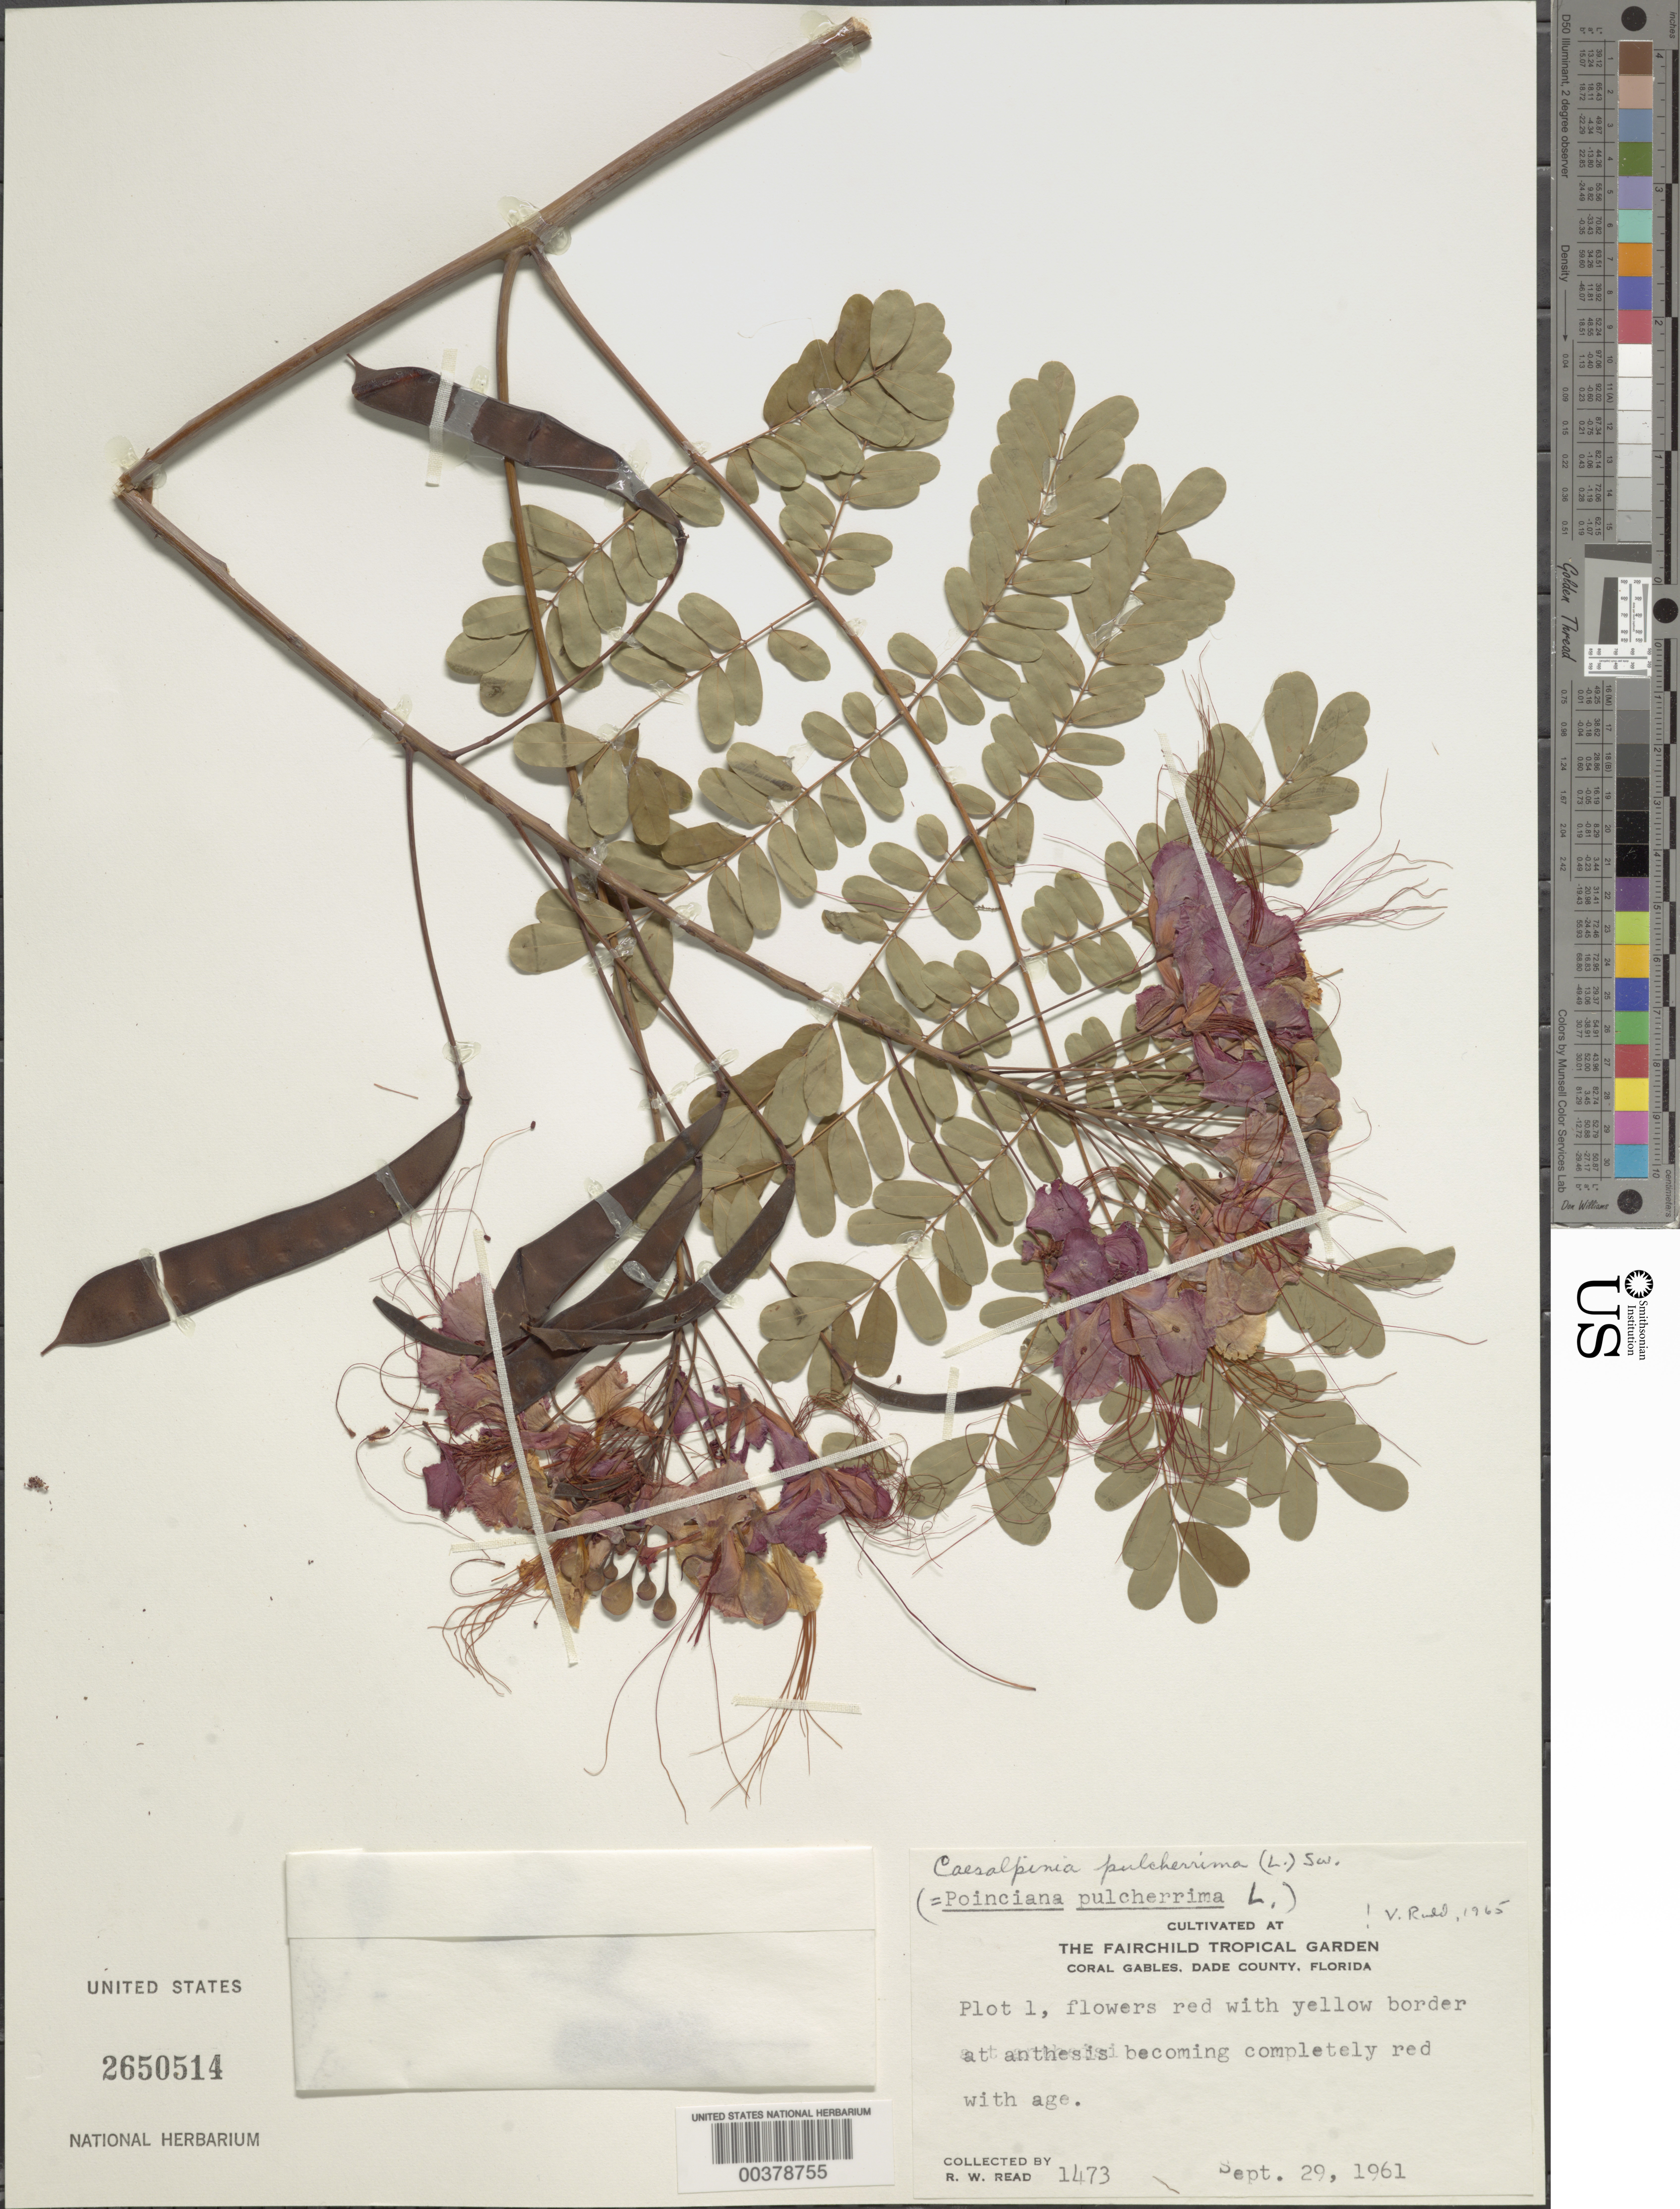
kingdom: Plantae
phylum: Tracheophyta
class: Magnoliopsida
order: Fabales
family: Fabaceae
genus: Caesalpinia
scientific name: Caesalpinia pulcherrima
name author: (L.) Sw.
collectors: J. N. Rose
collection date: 1969-09-27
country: United States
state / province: Florida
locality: Coconut Grove, former home of David Fairchild, the Kampong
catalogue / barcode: US 2650514